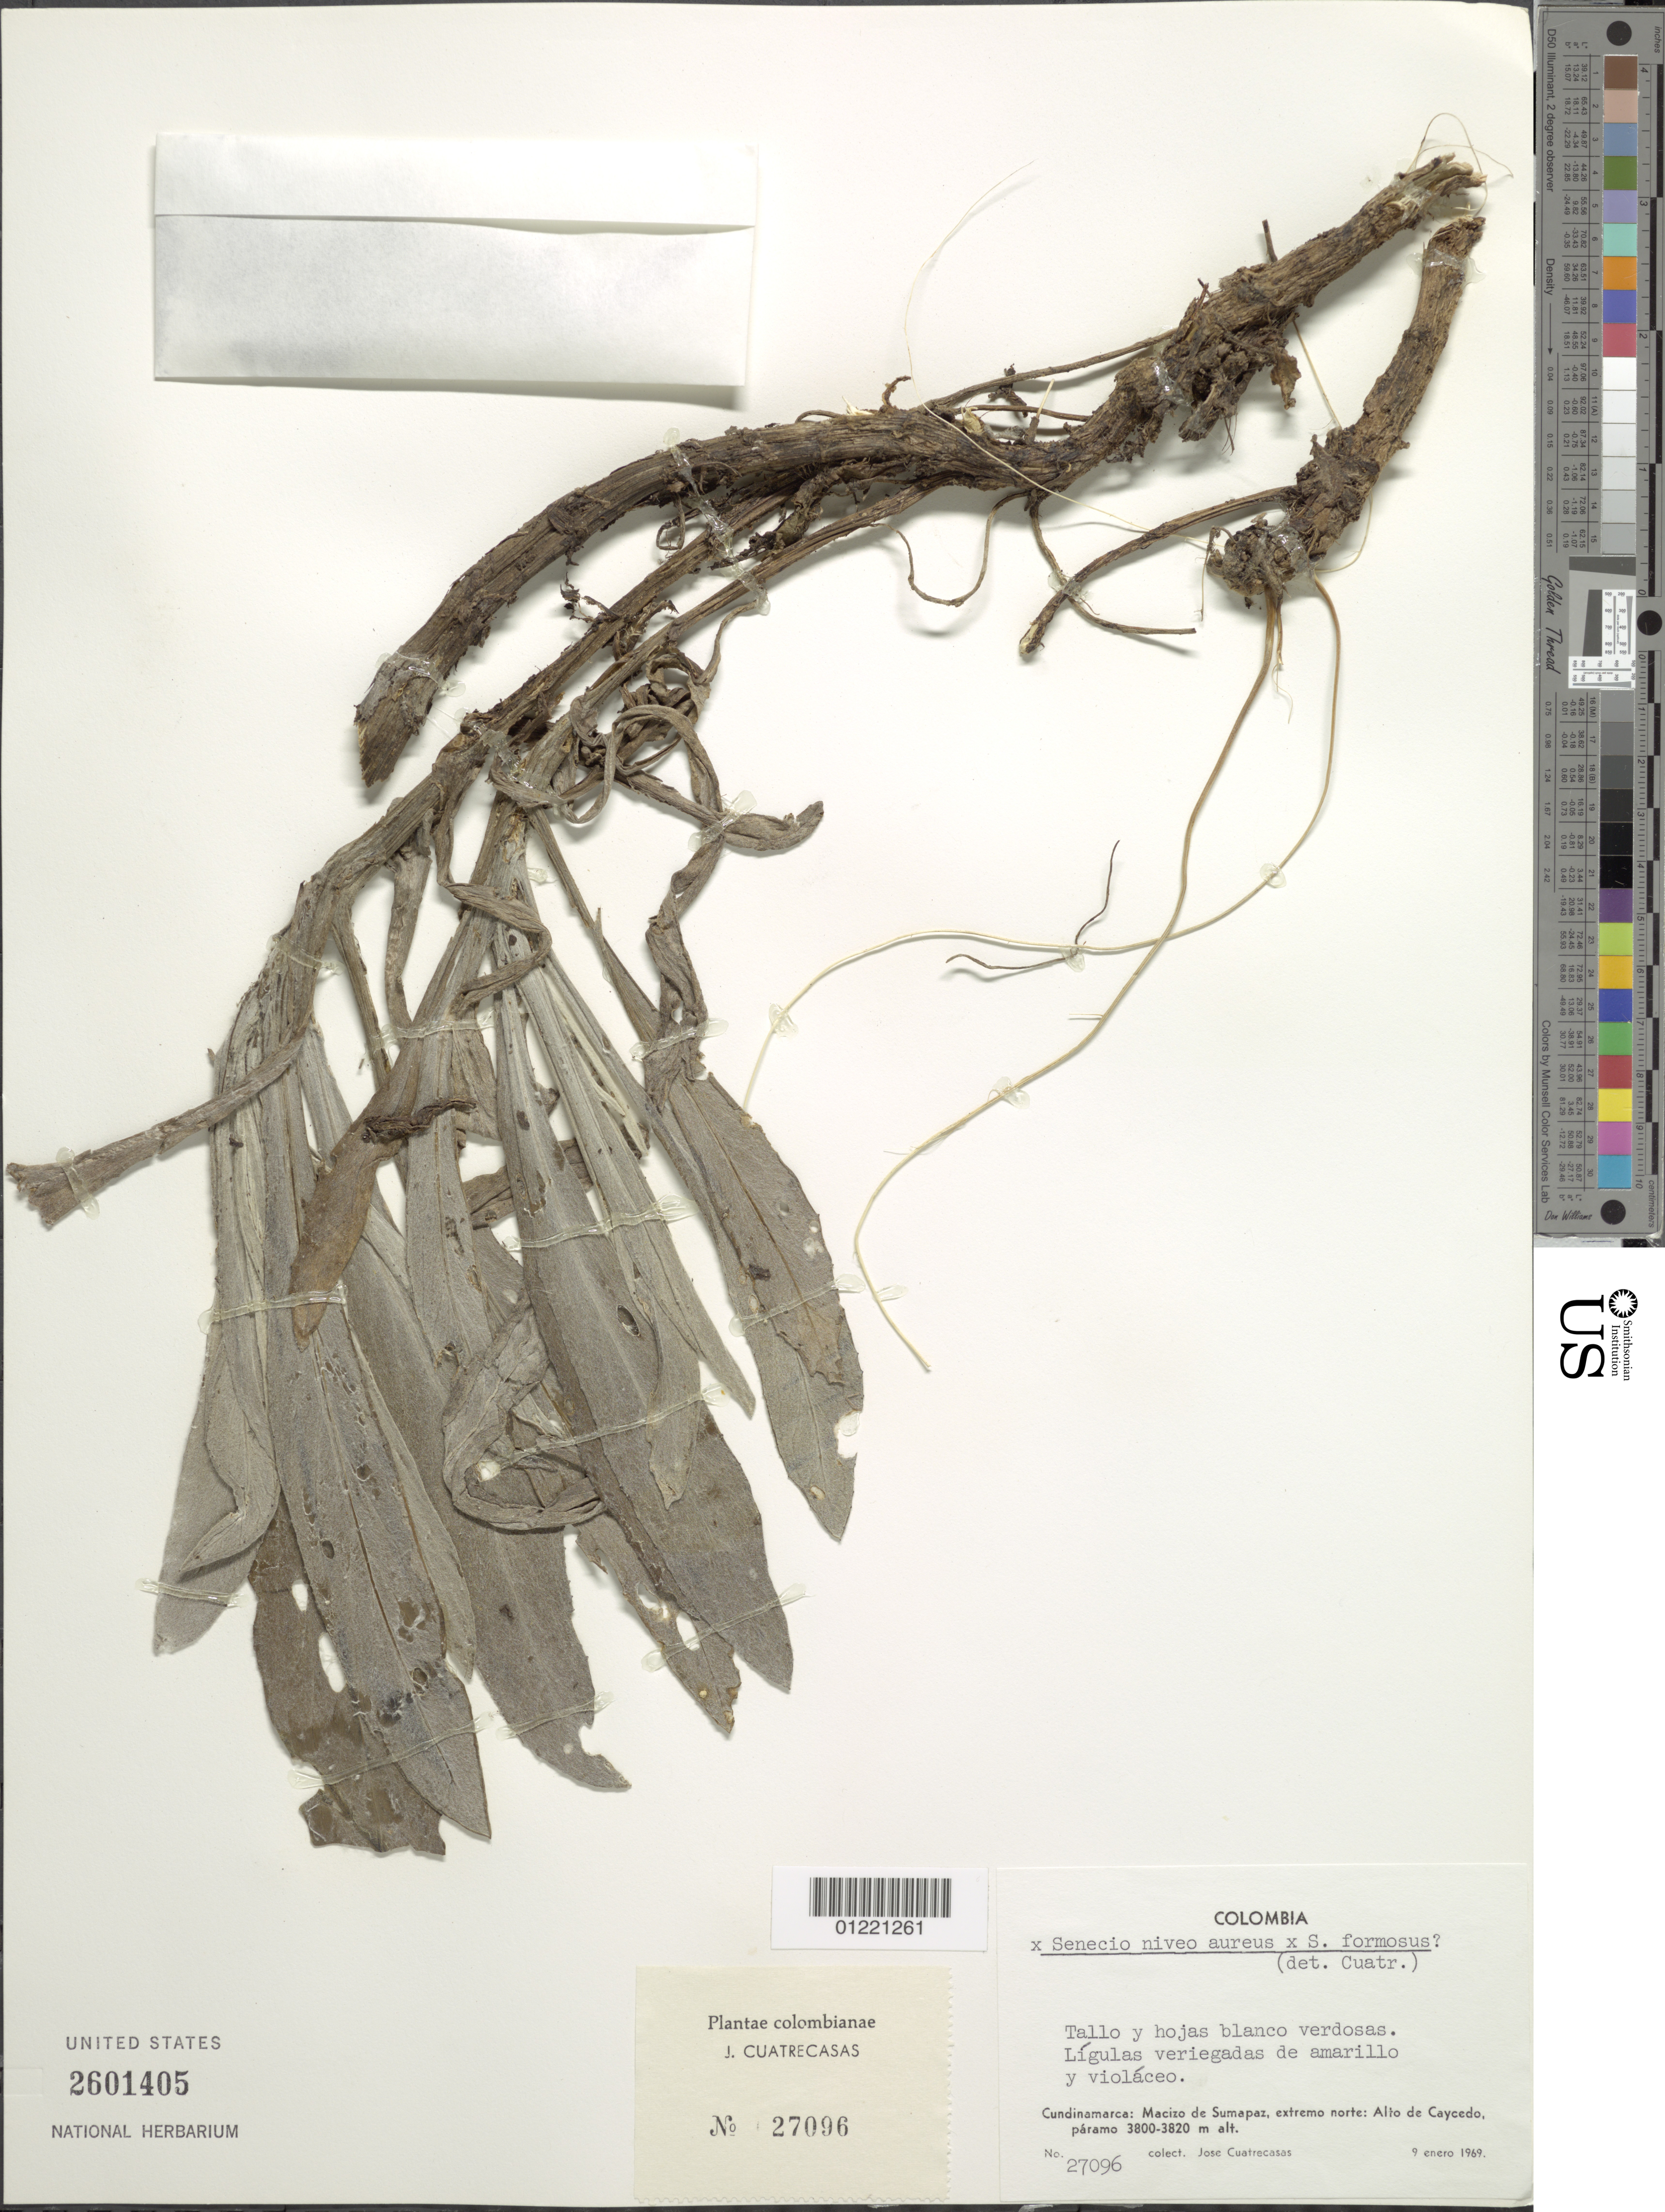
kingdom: Plantae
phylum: Tracheophyta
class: Magnoliopsida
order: Asterales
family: Asteraceae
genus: Senecio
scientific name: Senecio niveo-aureus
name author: Cuatrec.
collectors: J. Cuatrecasas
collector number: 27096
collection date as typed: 09 Jan 1969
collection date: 1969-01-09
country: Colombia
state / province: Cundinamarca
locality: Macizo de Sumapaz, extremo norte; Alto de Caycedo.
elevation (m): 3800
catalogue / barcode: US 2601405